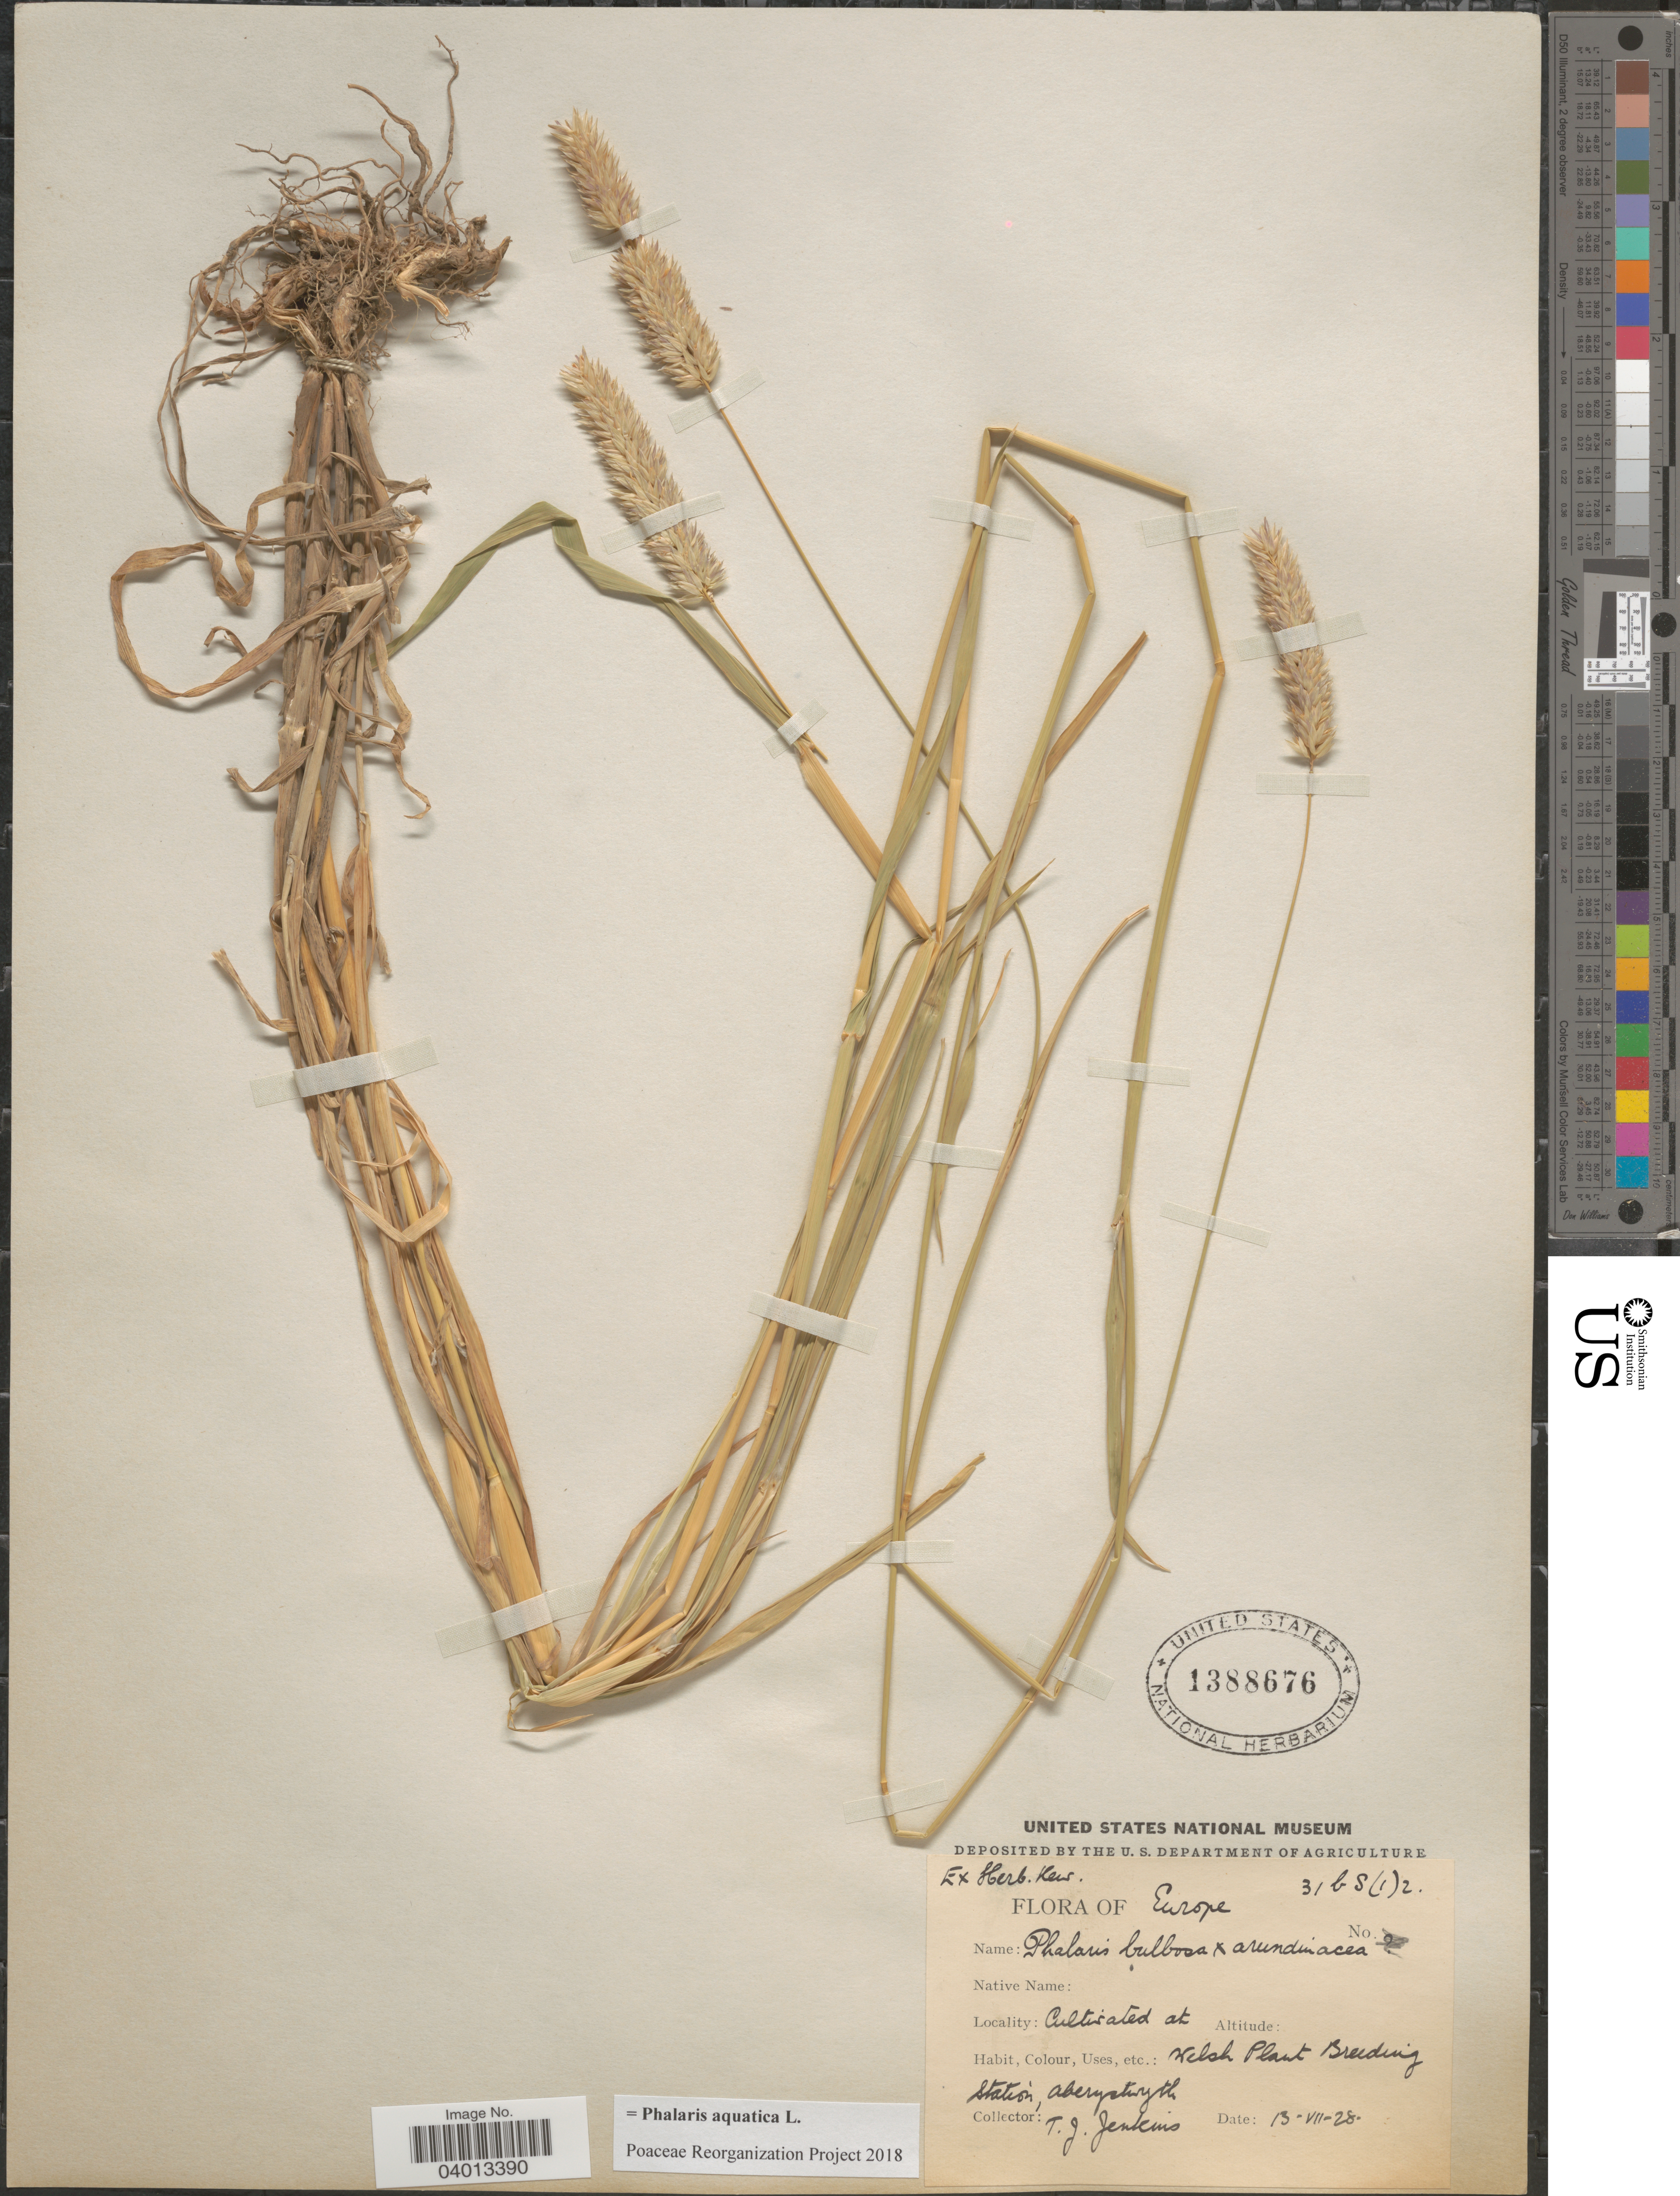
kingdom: Plantae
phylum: Tracheophyta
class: Liliopsida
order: Poales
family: Poaceae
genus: Phalaris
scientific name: Phalaris aquatica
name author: L.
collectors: T. Jenkins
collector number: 31bs(1)2?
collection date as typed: Transcribed d/m/y: 13/7/28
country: United Kingdom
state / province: Wales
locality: Europe. At Welsh Plant Breeding Station, Aberystwyth.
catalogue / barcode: US 1388676